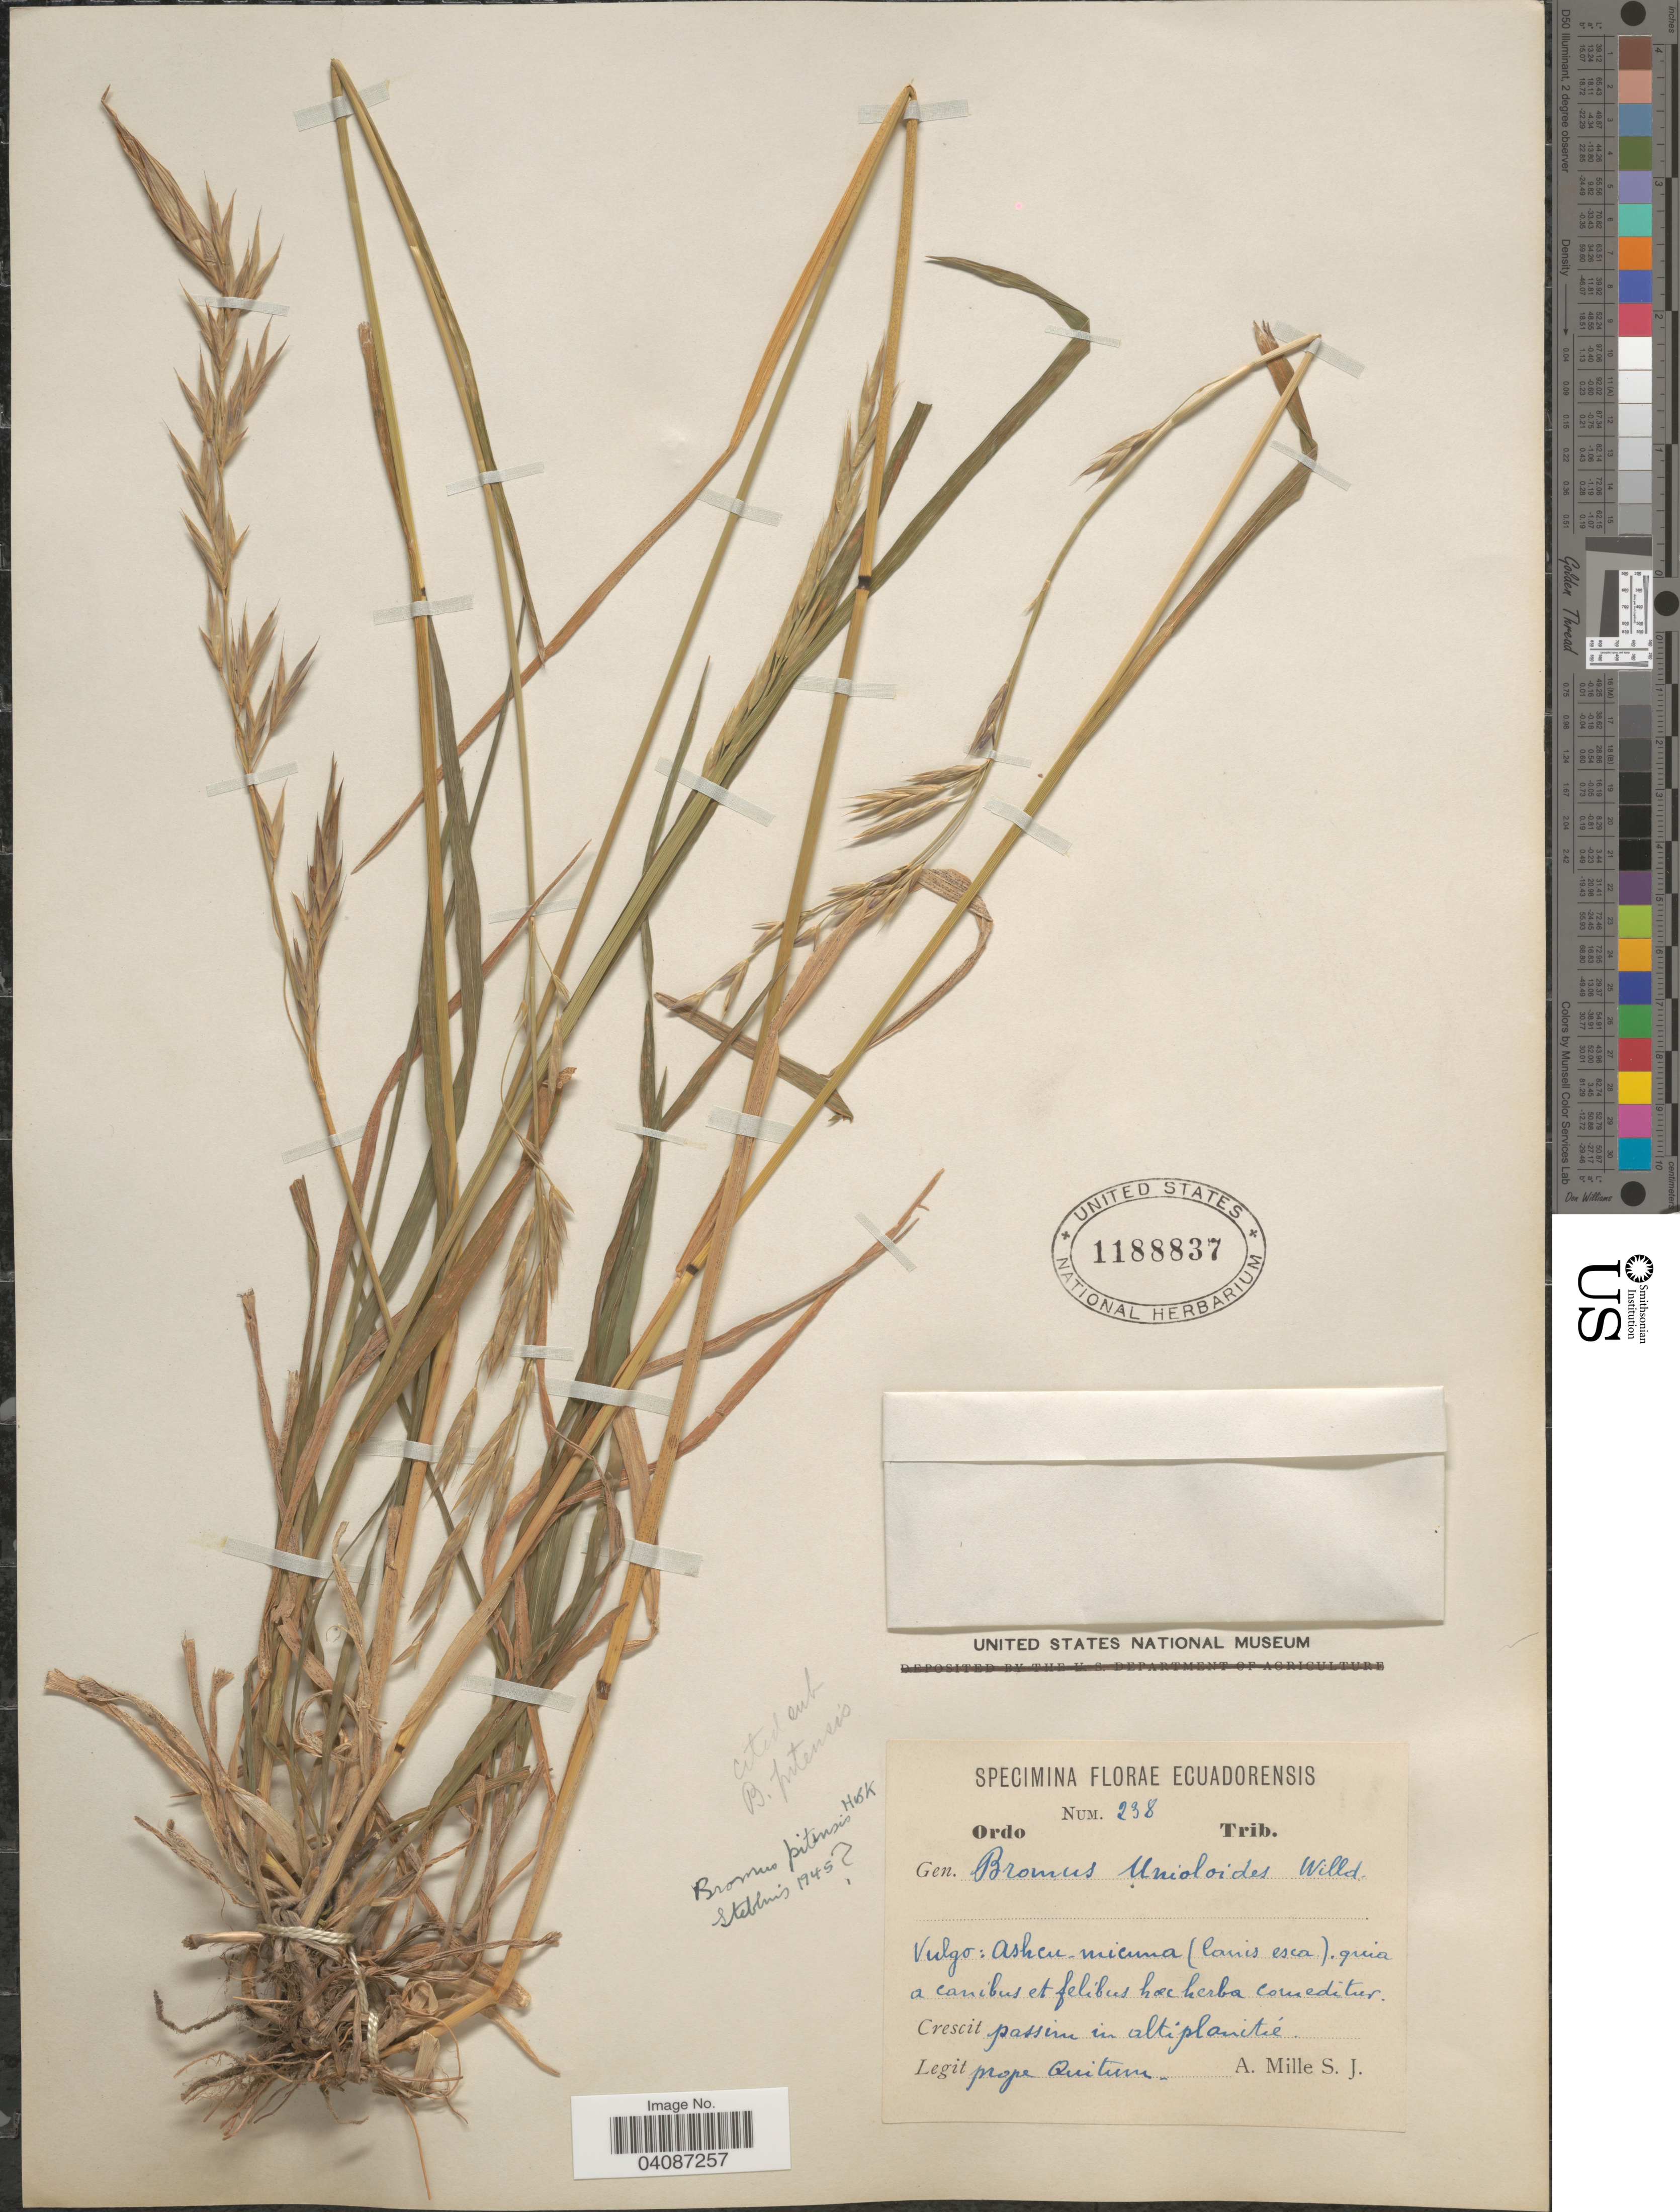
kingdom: Plantae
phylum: Tracheophyta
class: Liliopsida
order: Poales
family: Poaceae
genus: Bromus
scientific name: Bromus pitensis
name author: Kunth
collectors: A. Mille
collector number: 238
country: Ecuador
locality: Passim in altiplanitíe prope Quitum.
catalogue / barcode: US 1188837